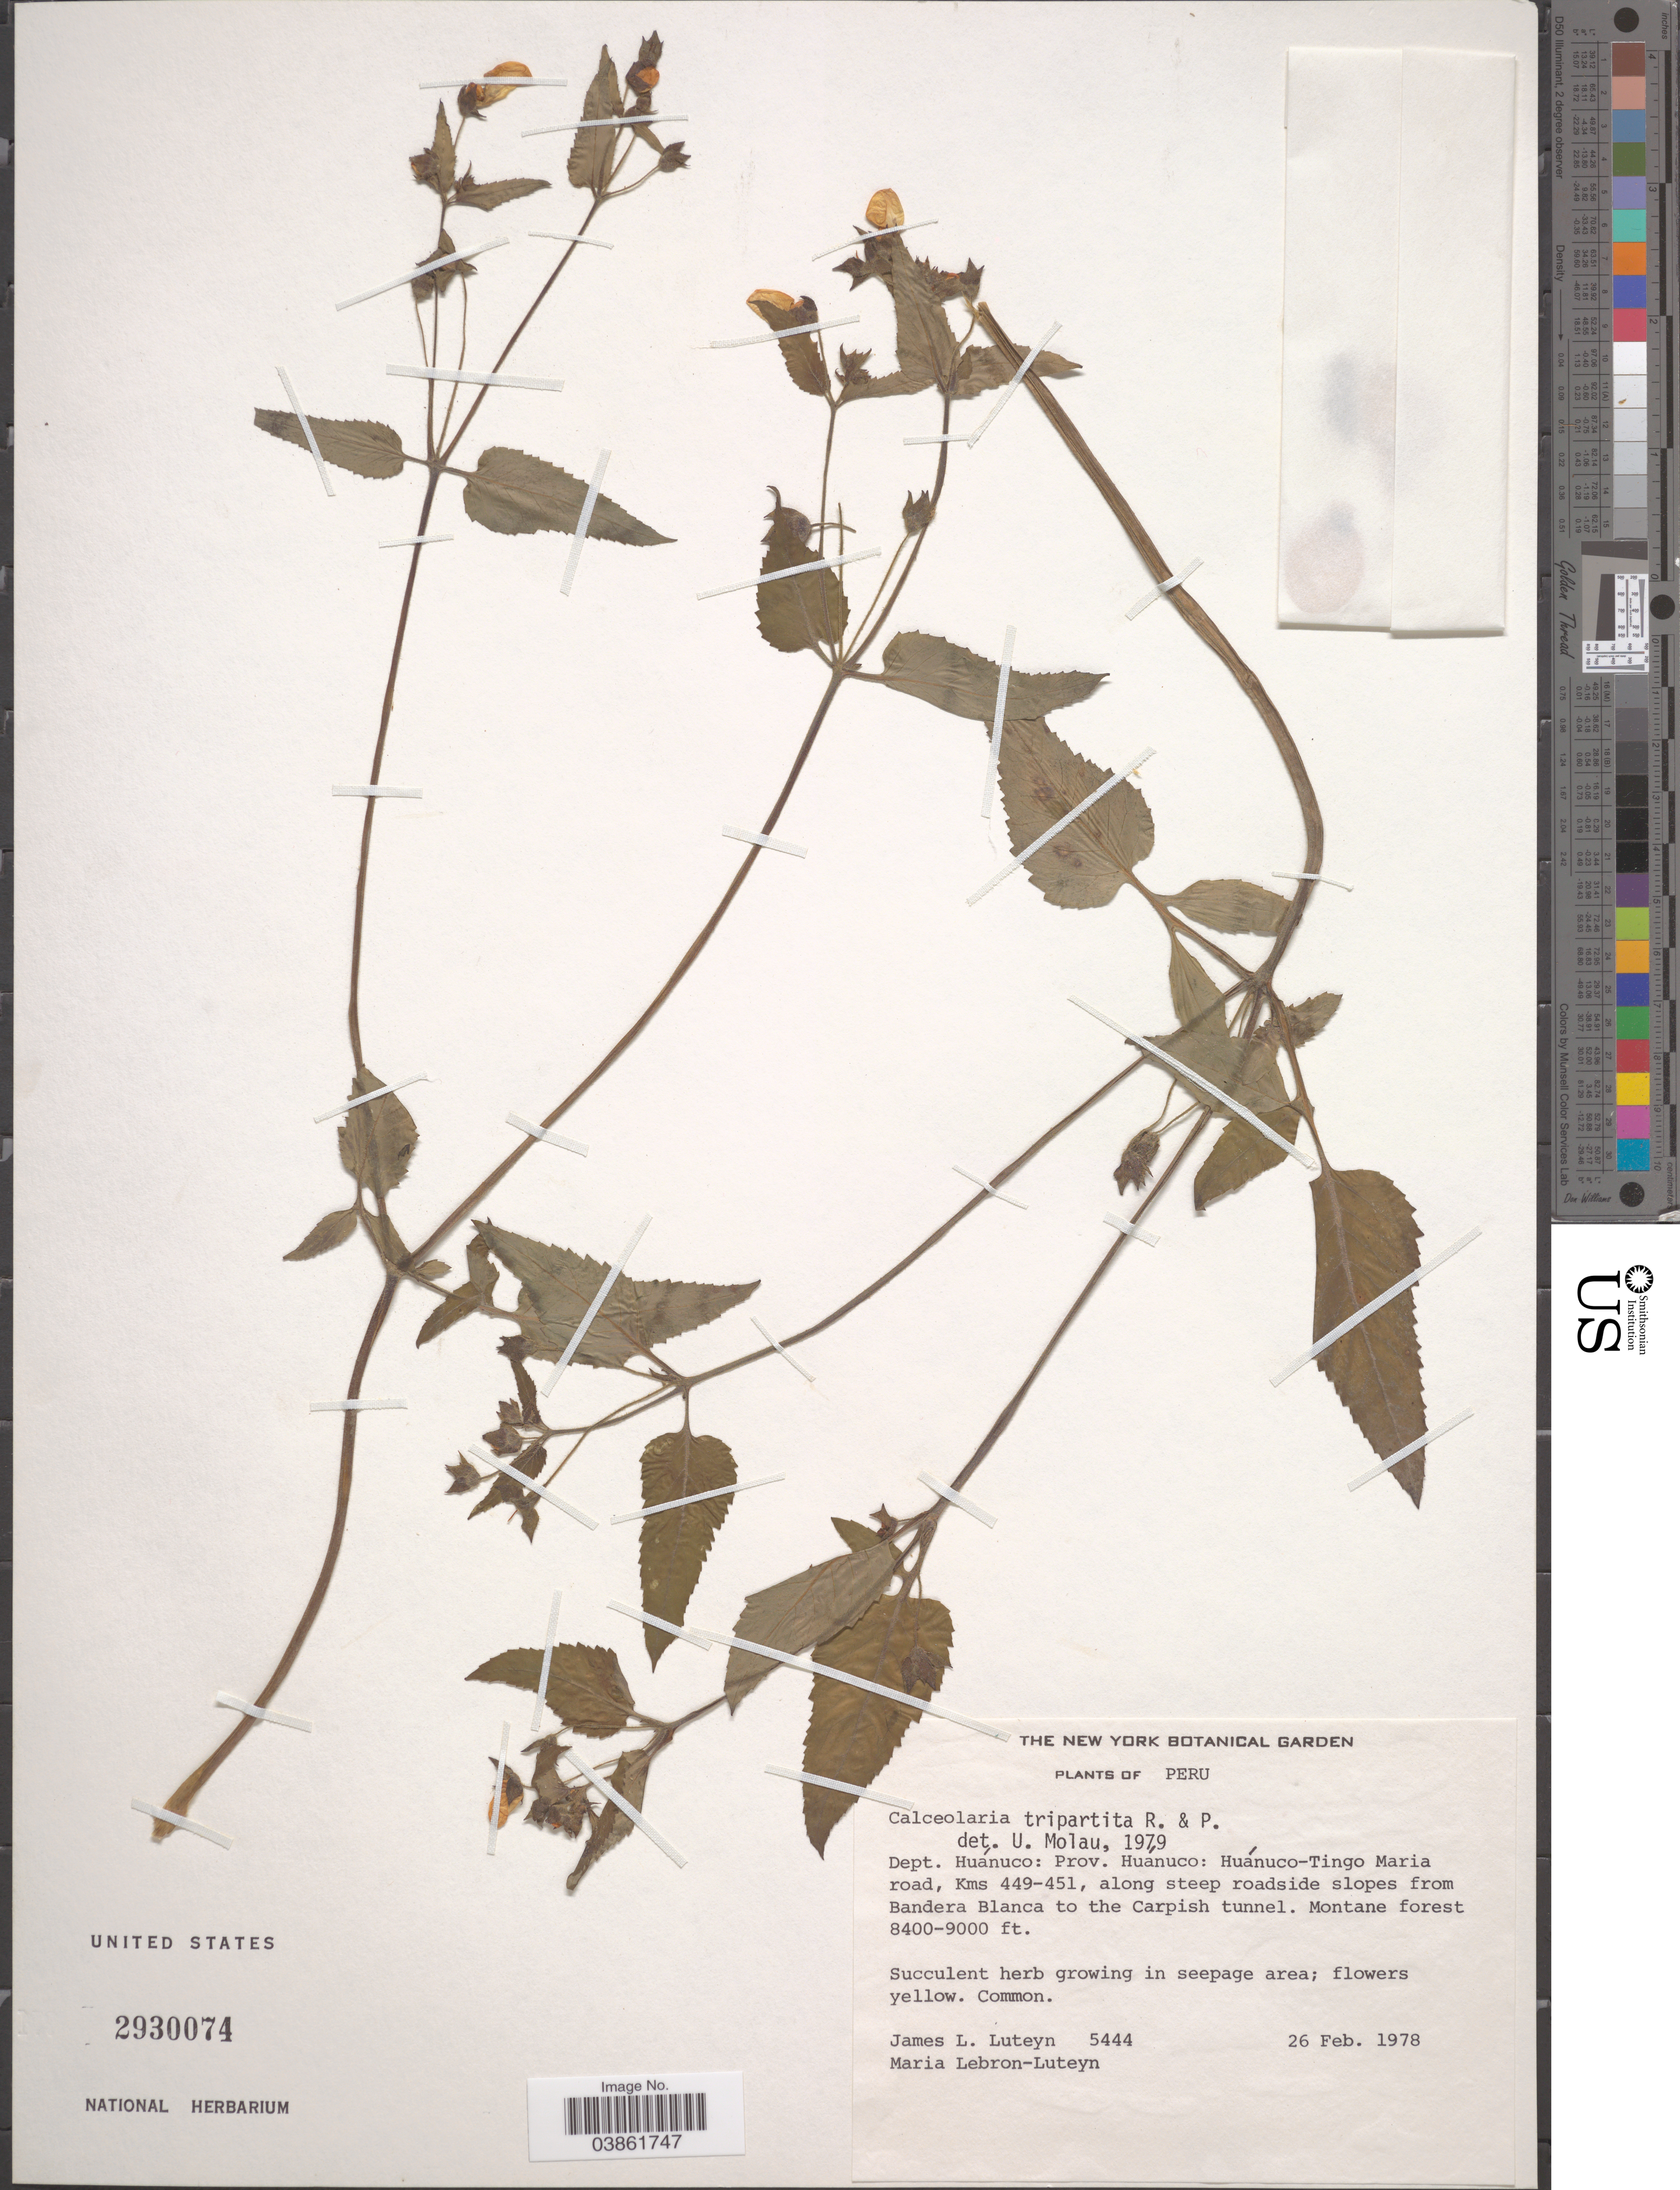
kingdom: Plantae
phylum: Tracheophyta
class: Magnoliopsida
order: Lamiales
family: Calceolariaceae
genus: Calceolaria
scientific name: Calceolaria tripartita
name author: Ruiz & Pav.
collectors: J. L. Luteyn & M. L. Lebrón-Luteyn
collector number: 5444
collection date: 1978-02-26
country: Peru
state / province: Huánuco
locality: Dept. Huánuco: Prov. Huánuco: Huánuco-Tingo Maria road, Kms 449-451, along steep roadside slopes from Bandera Blanca to the Carpish tunnel.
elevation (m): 2560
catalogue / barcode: US 2930074